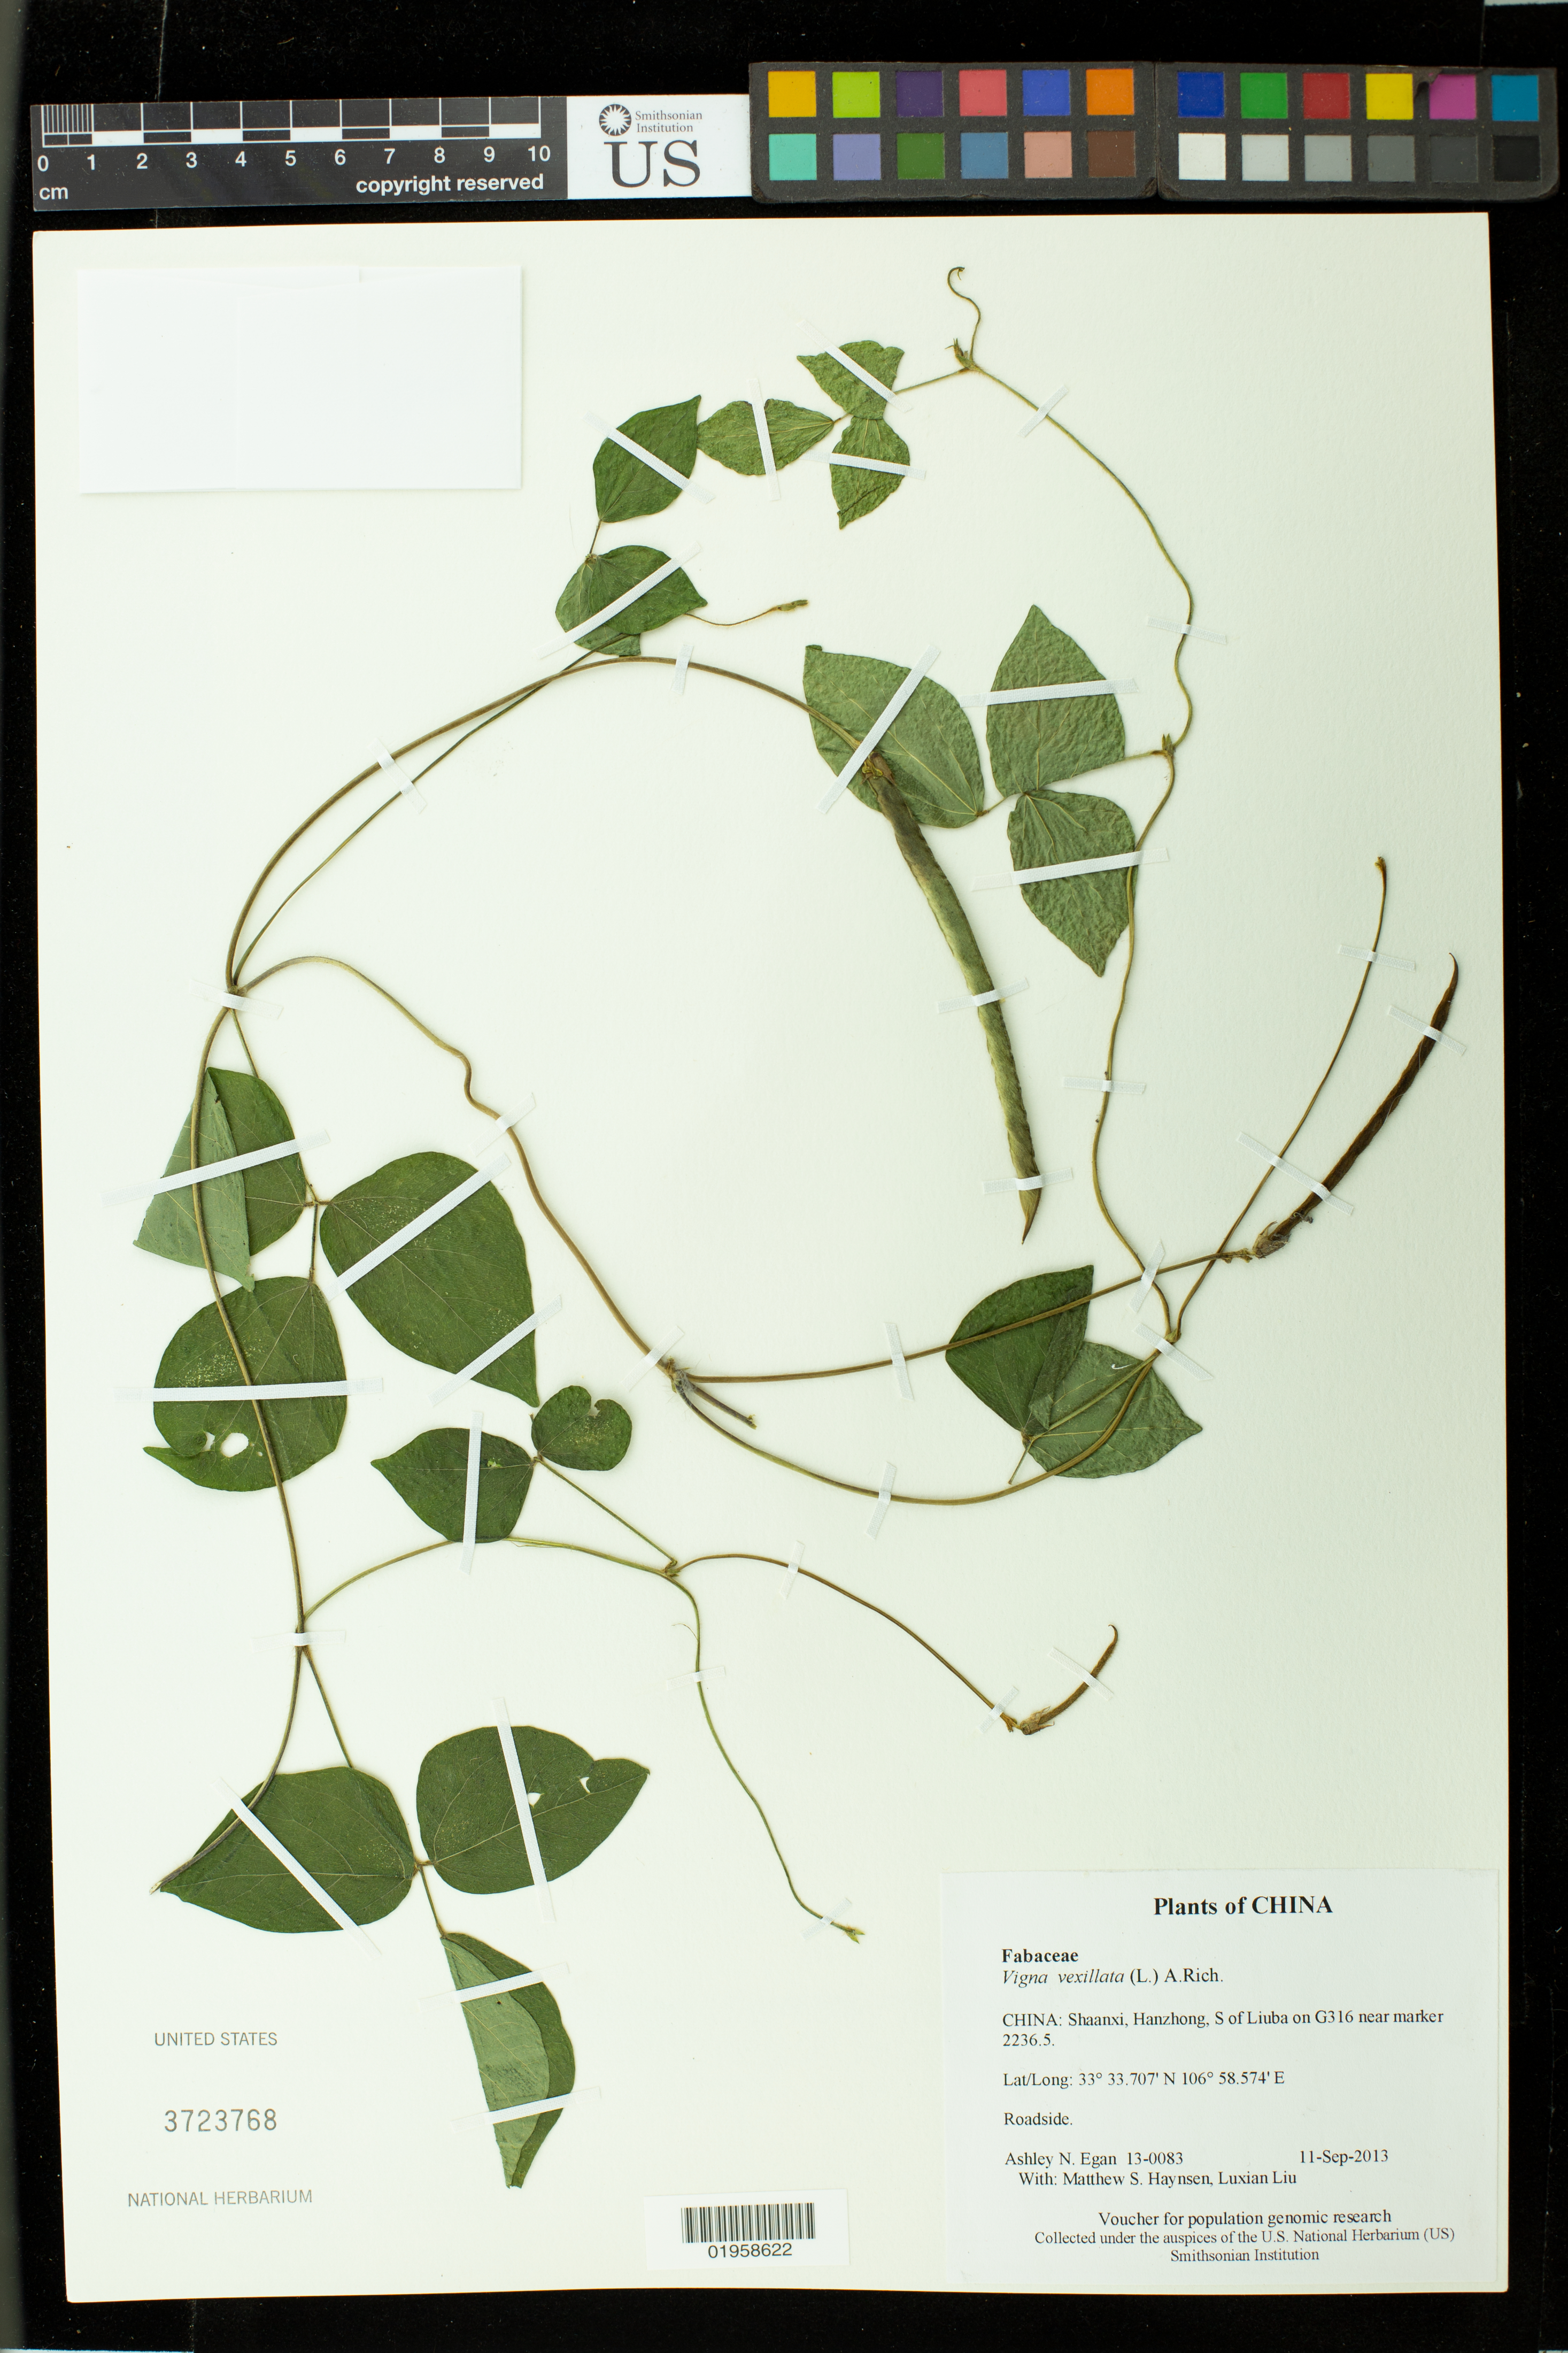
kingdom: Plantae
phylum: Tracheophyta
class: Magnoliopsida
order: Fabales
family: Fabaceae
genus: Vigna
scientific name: Vigna vexillata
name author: (L.) A. Rich.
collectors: A. N. Egan, M. Hansen & L. Liu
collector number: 13-0083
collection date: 2013-09-11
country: China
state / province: Shaanxi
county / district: Hanzhong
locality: S of Liuba on G316 near marker 2236.5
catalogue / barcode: US 3723768